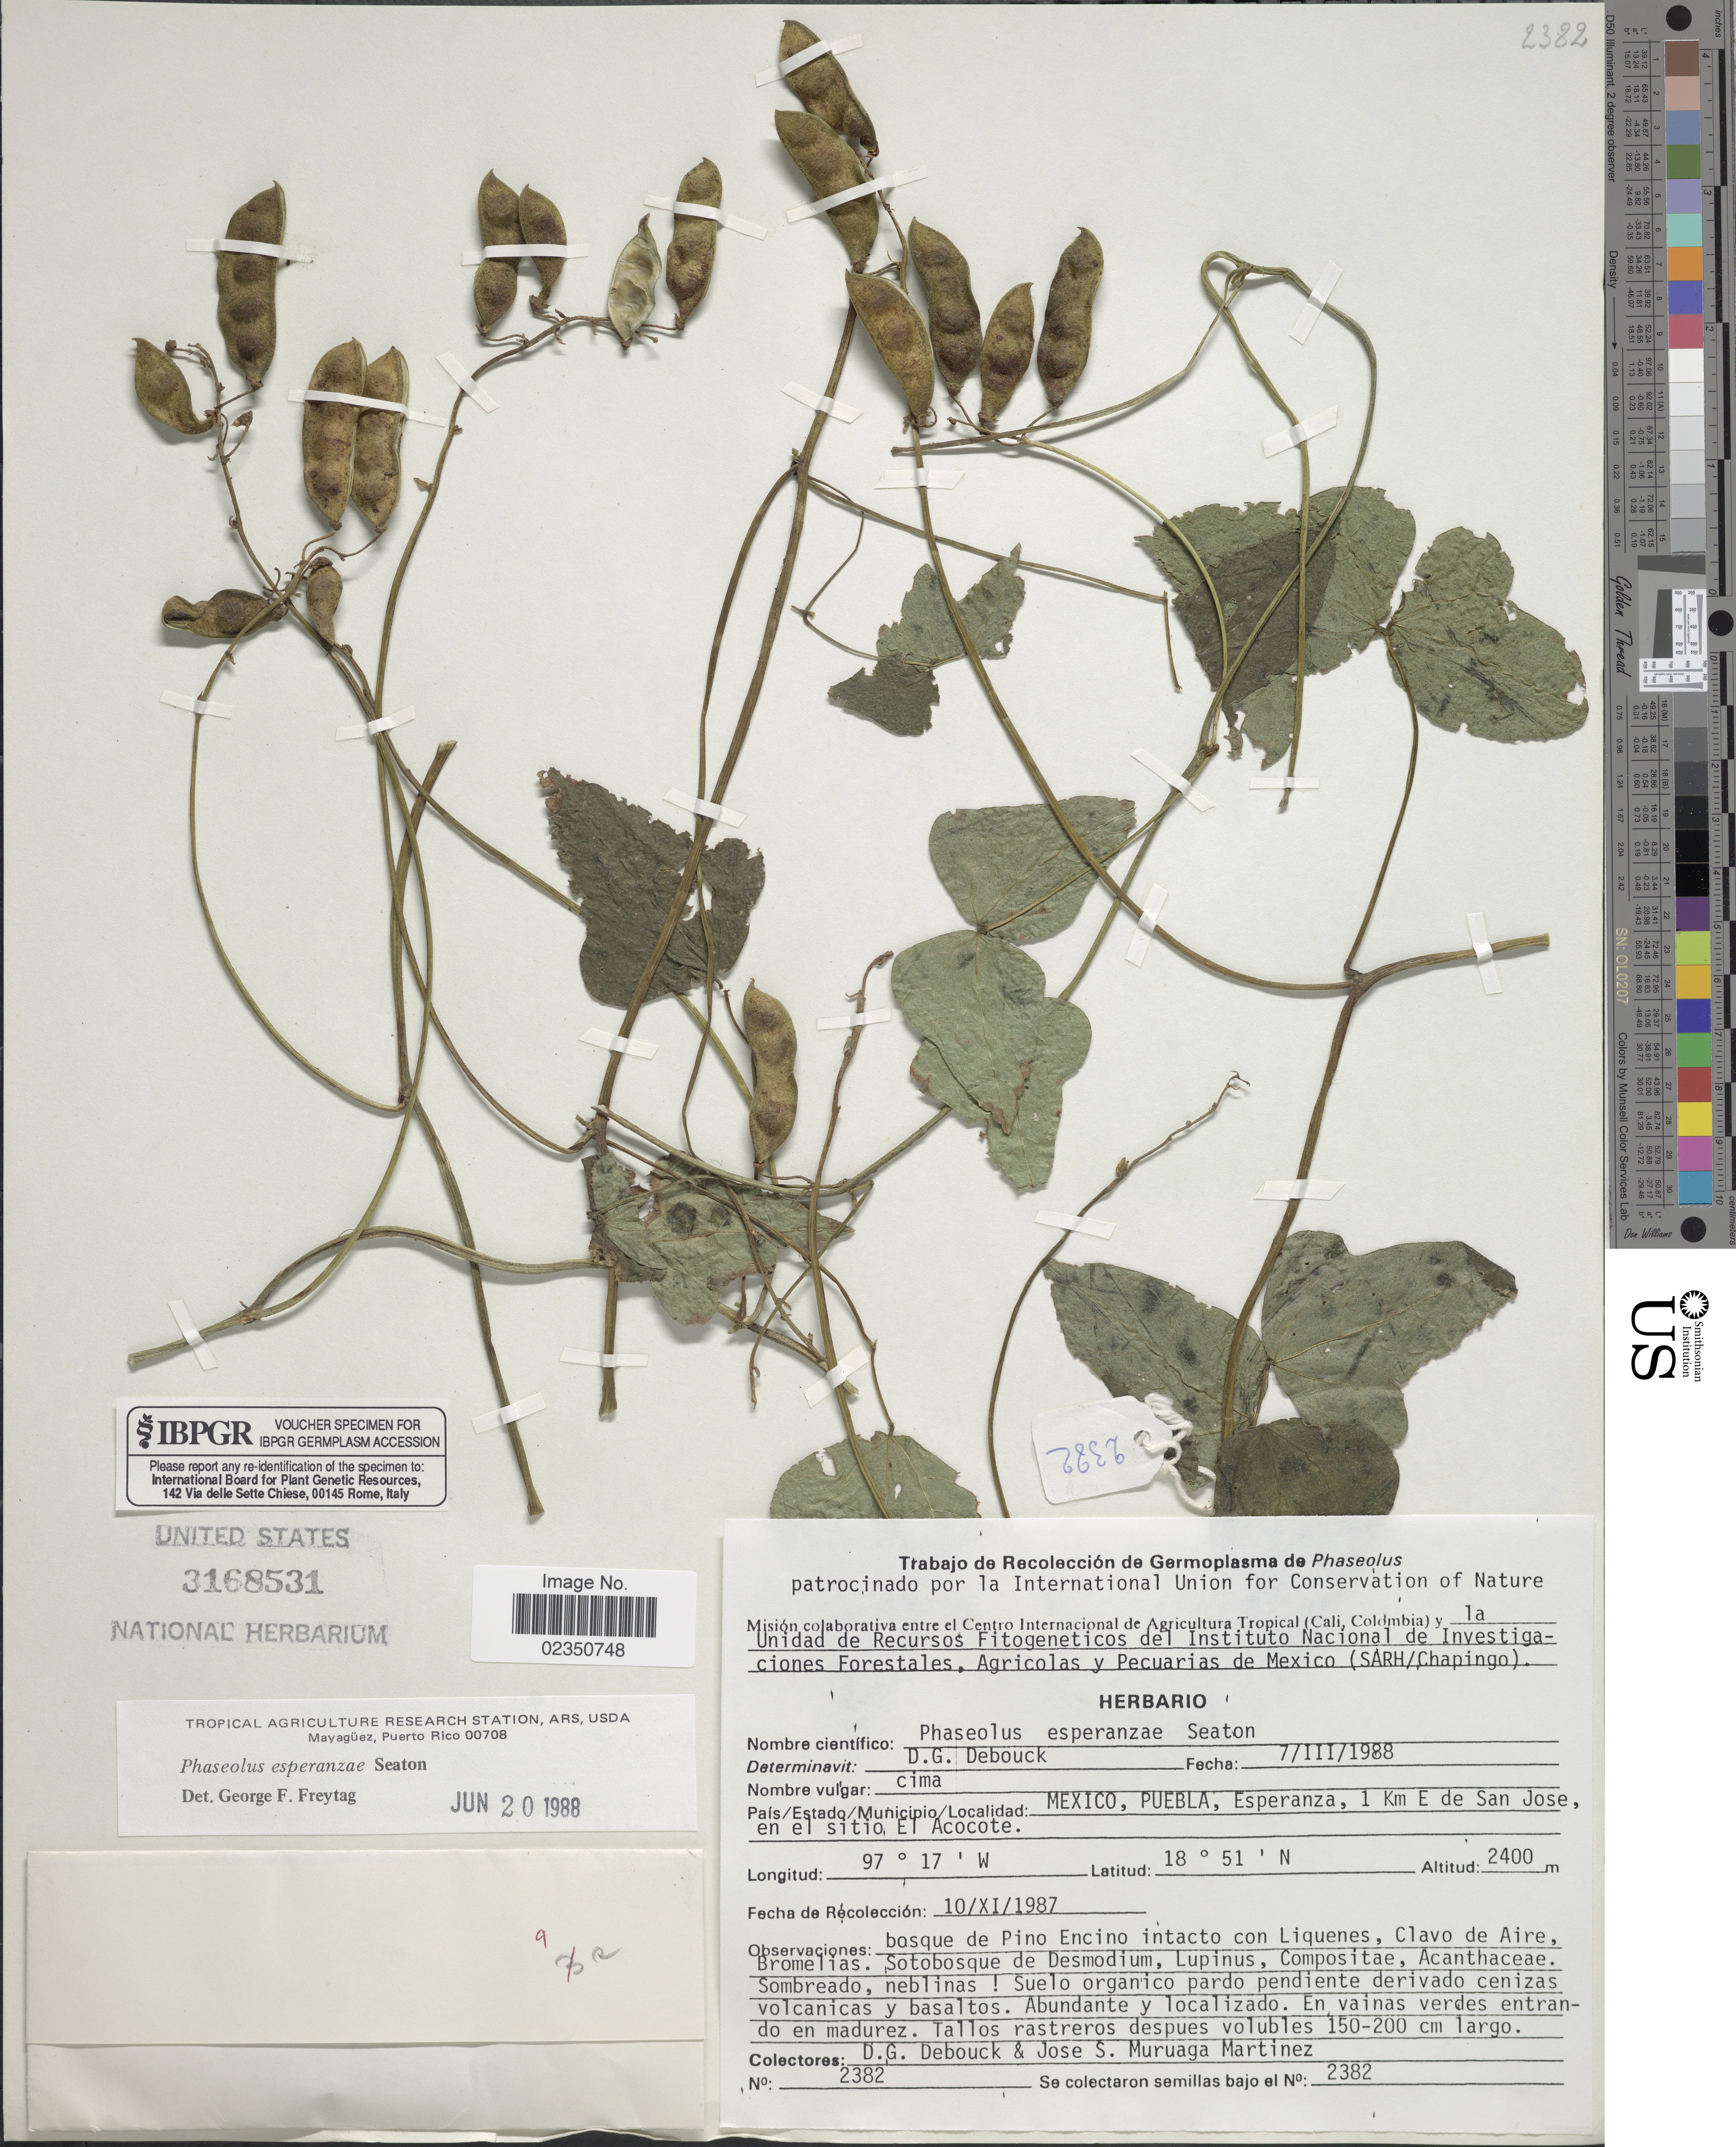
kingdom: Plantae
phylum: Tracheophyta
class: Magnoliopsida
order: Fabales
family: Fabaceae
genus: Phaseolus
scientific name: Phaseolus esperanzae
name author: Seaton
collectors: D. Debouck & J. Muruaga Martinez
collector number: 2382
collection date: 1987-11-10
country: Mexico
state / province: Puebla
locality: Esperanza, 1 km E de San Jose, en el sitio, El Acocote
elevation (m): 2400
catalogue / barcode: US 3168531